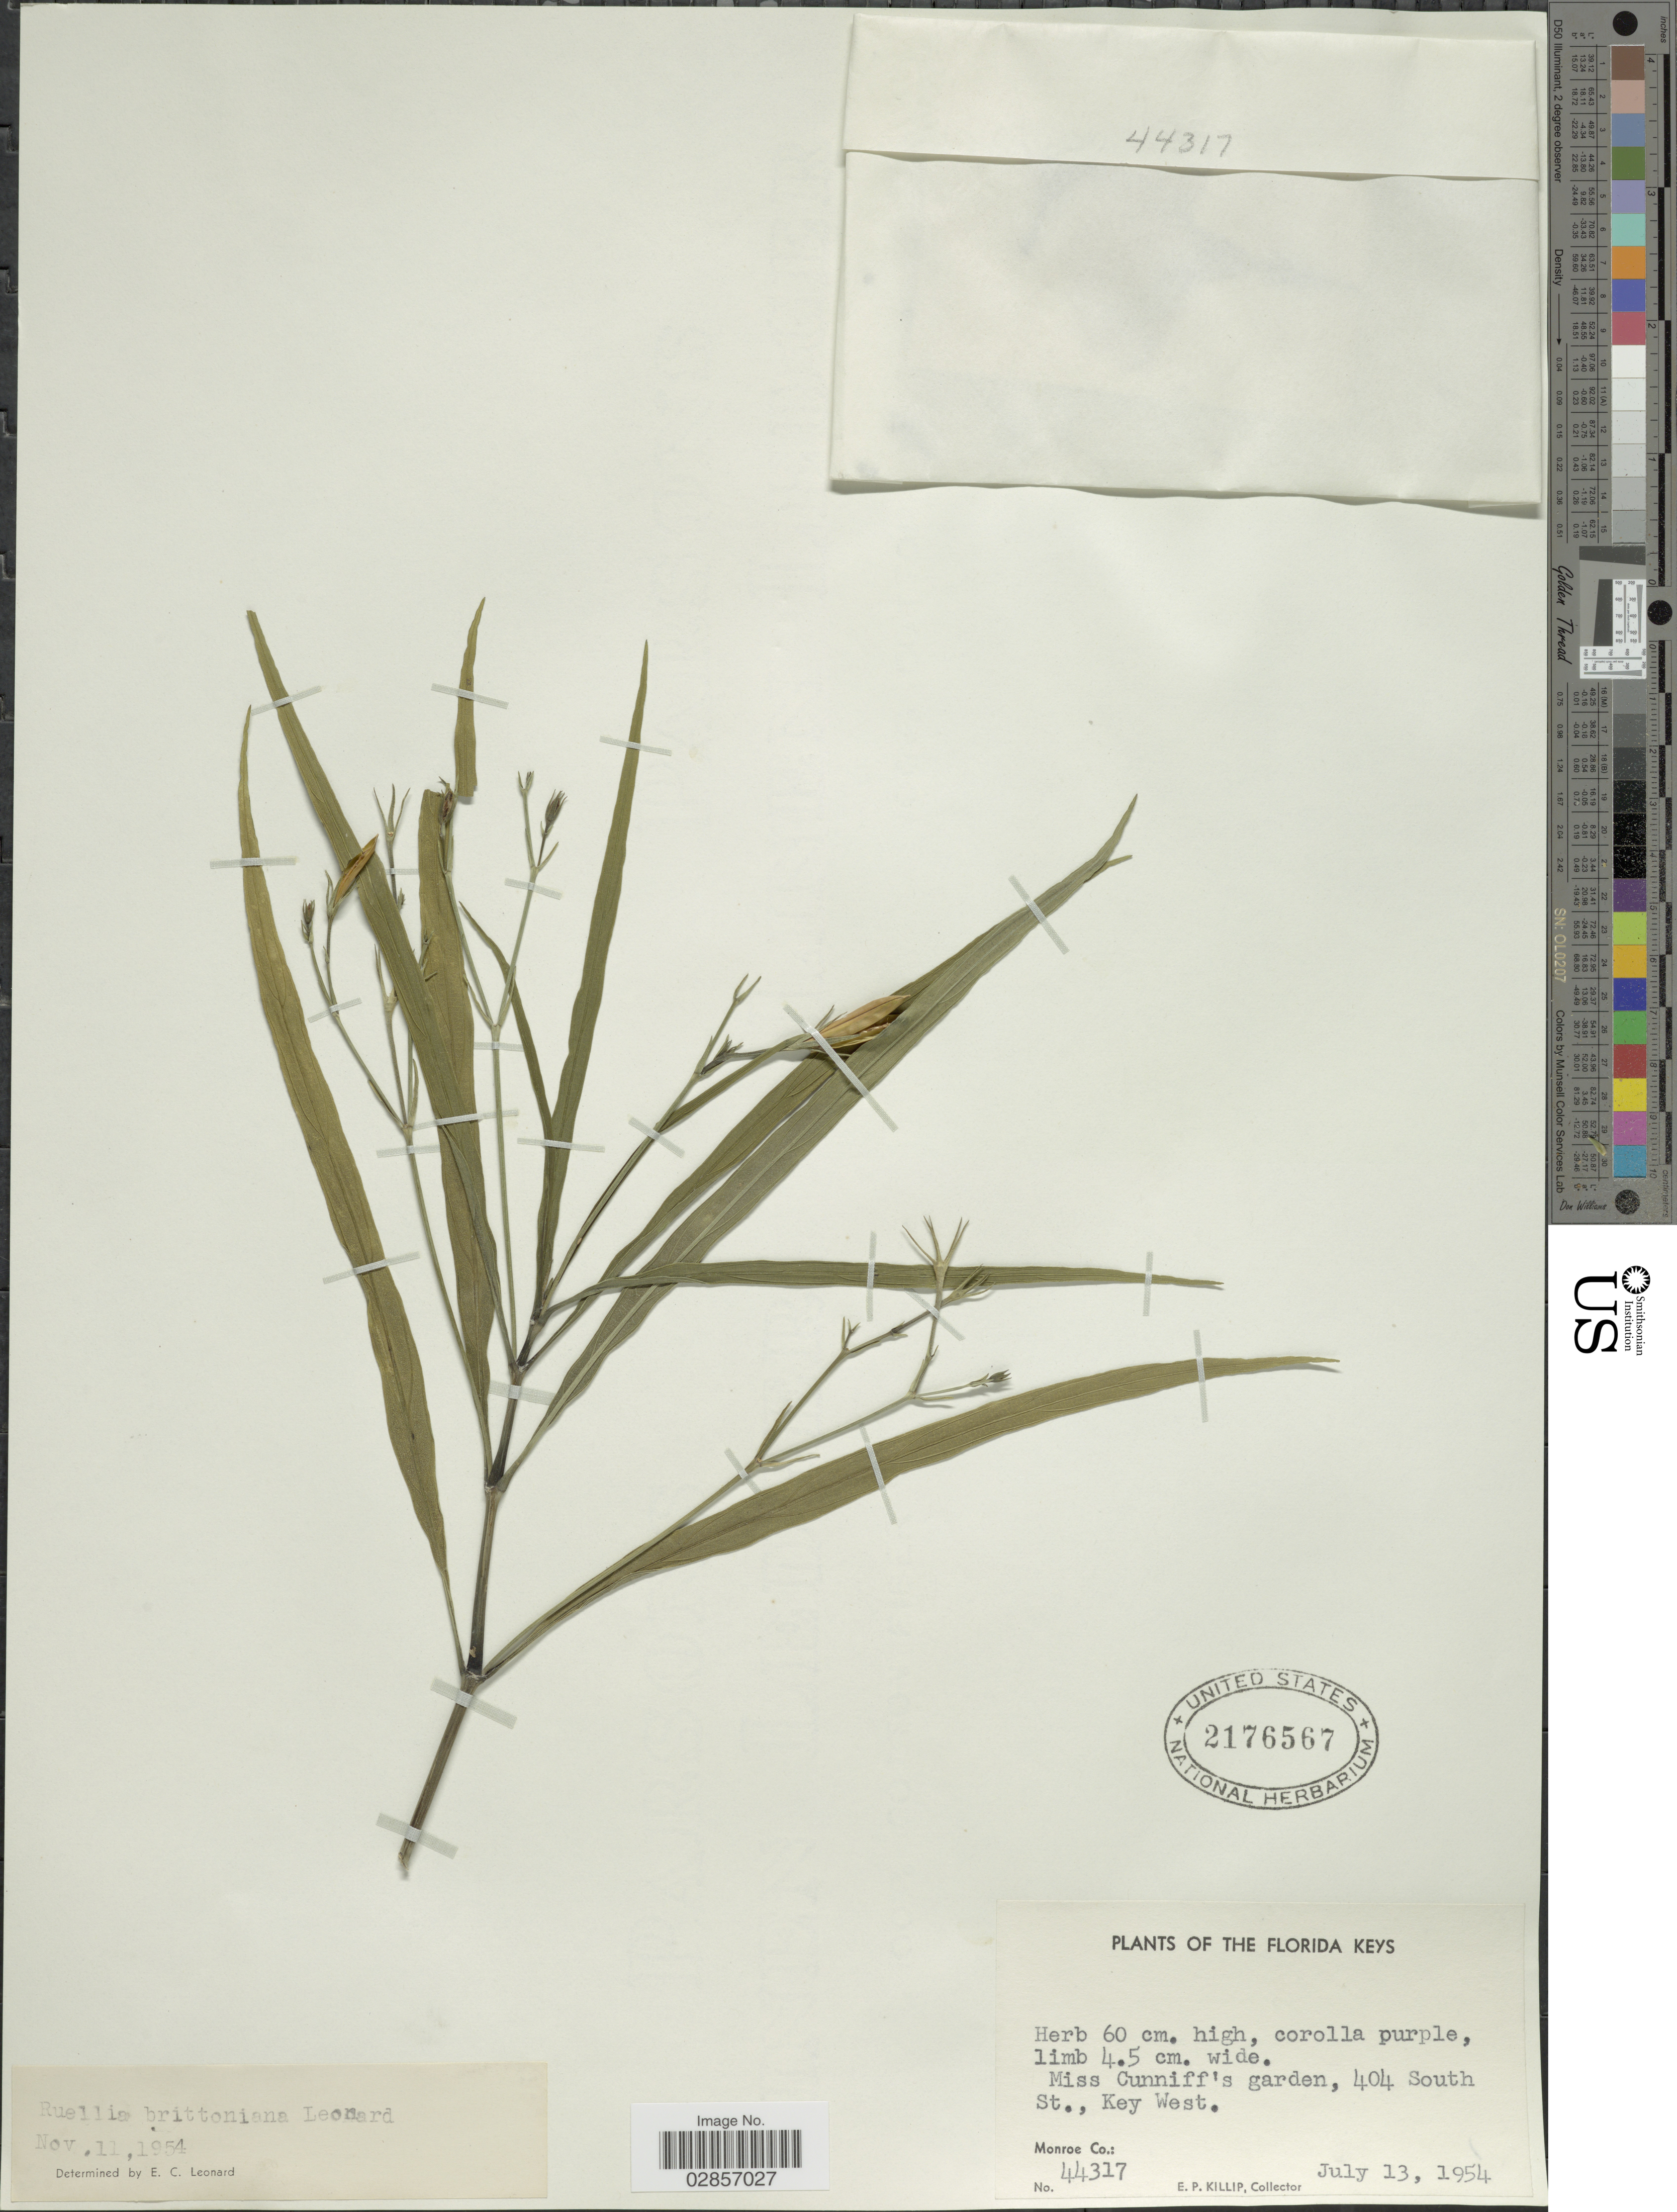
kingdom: Plantae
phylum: Tracheophyta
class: Magnoliopsida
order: Lamiales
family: Acanthaceae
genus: Ruellia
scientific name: Ruellia coerulea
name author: Morong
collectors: E. P. Killip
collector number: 44317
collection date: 1954-07-13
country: United States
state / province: Florida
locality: Florida Keys. Miss Cunniff's garden, 404 South St., Key West. Monroe Co.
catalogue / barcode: US 2176567